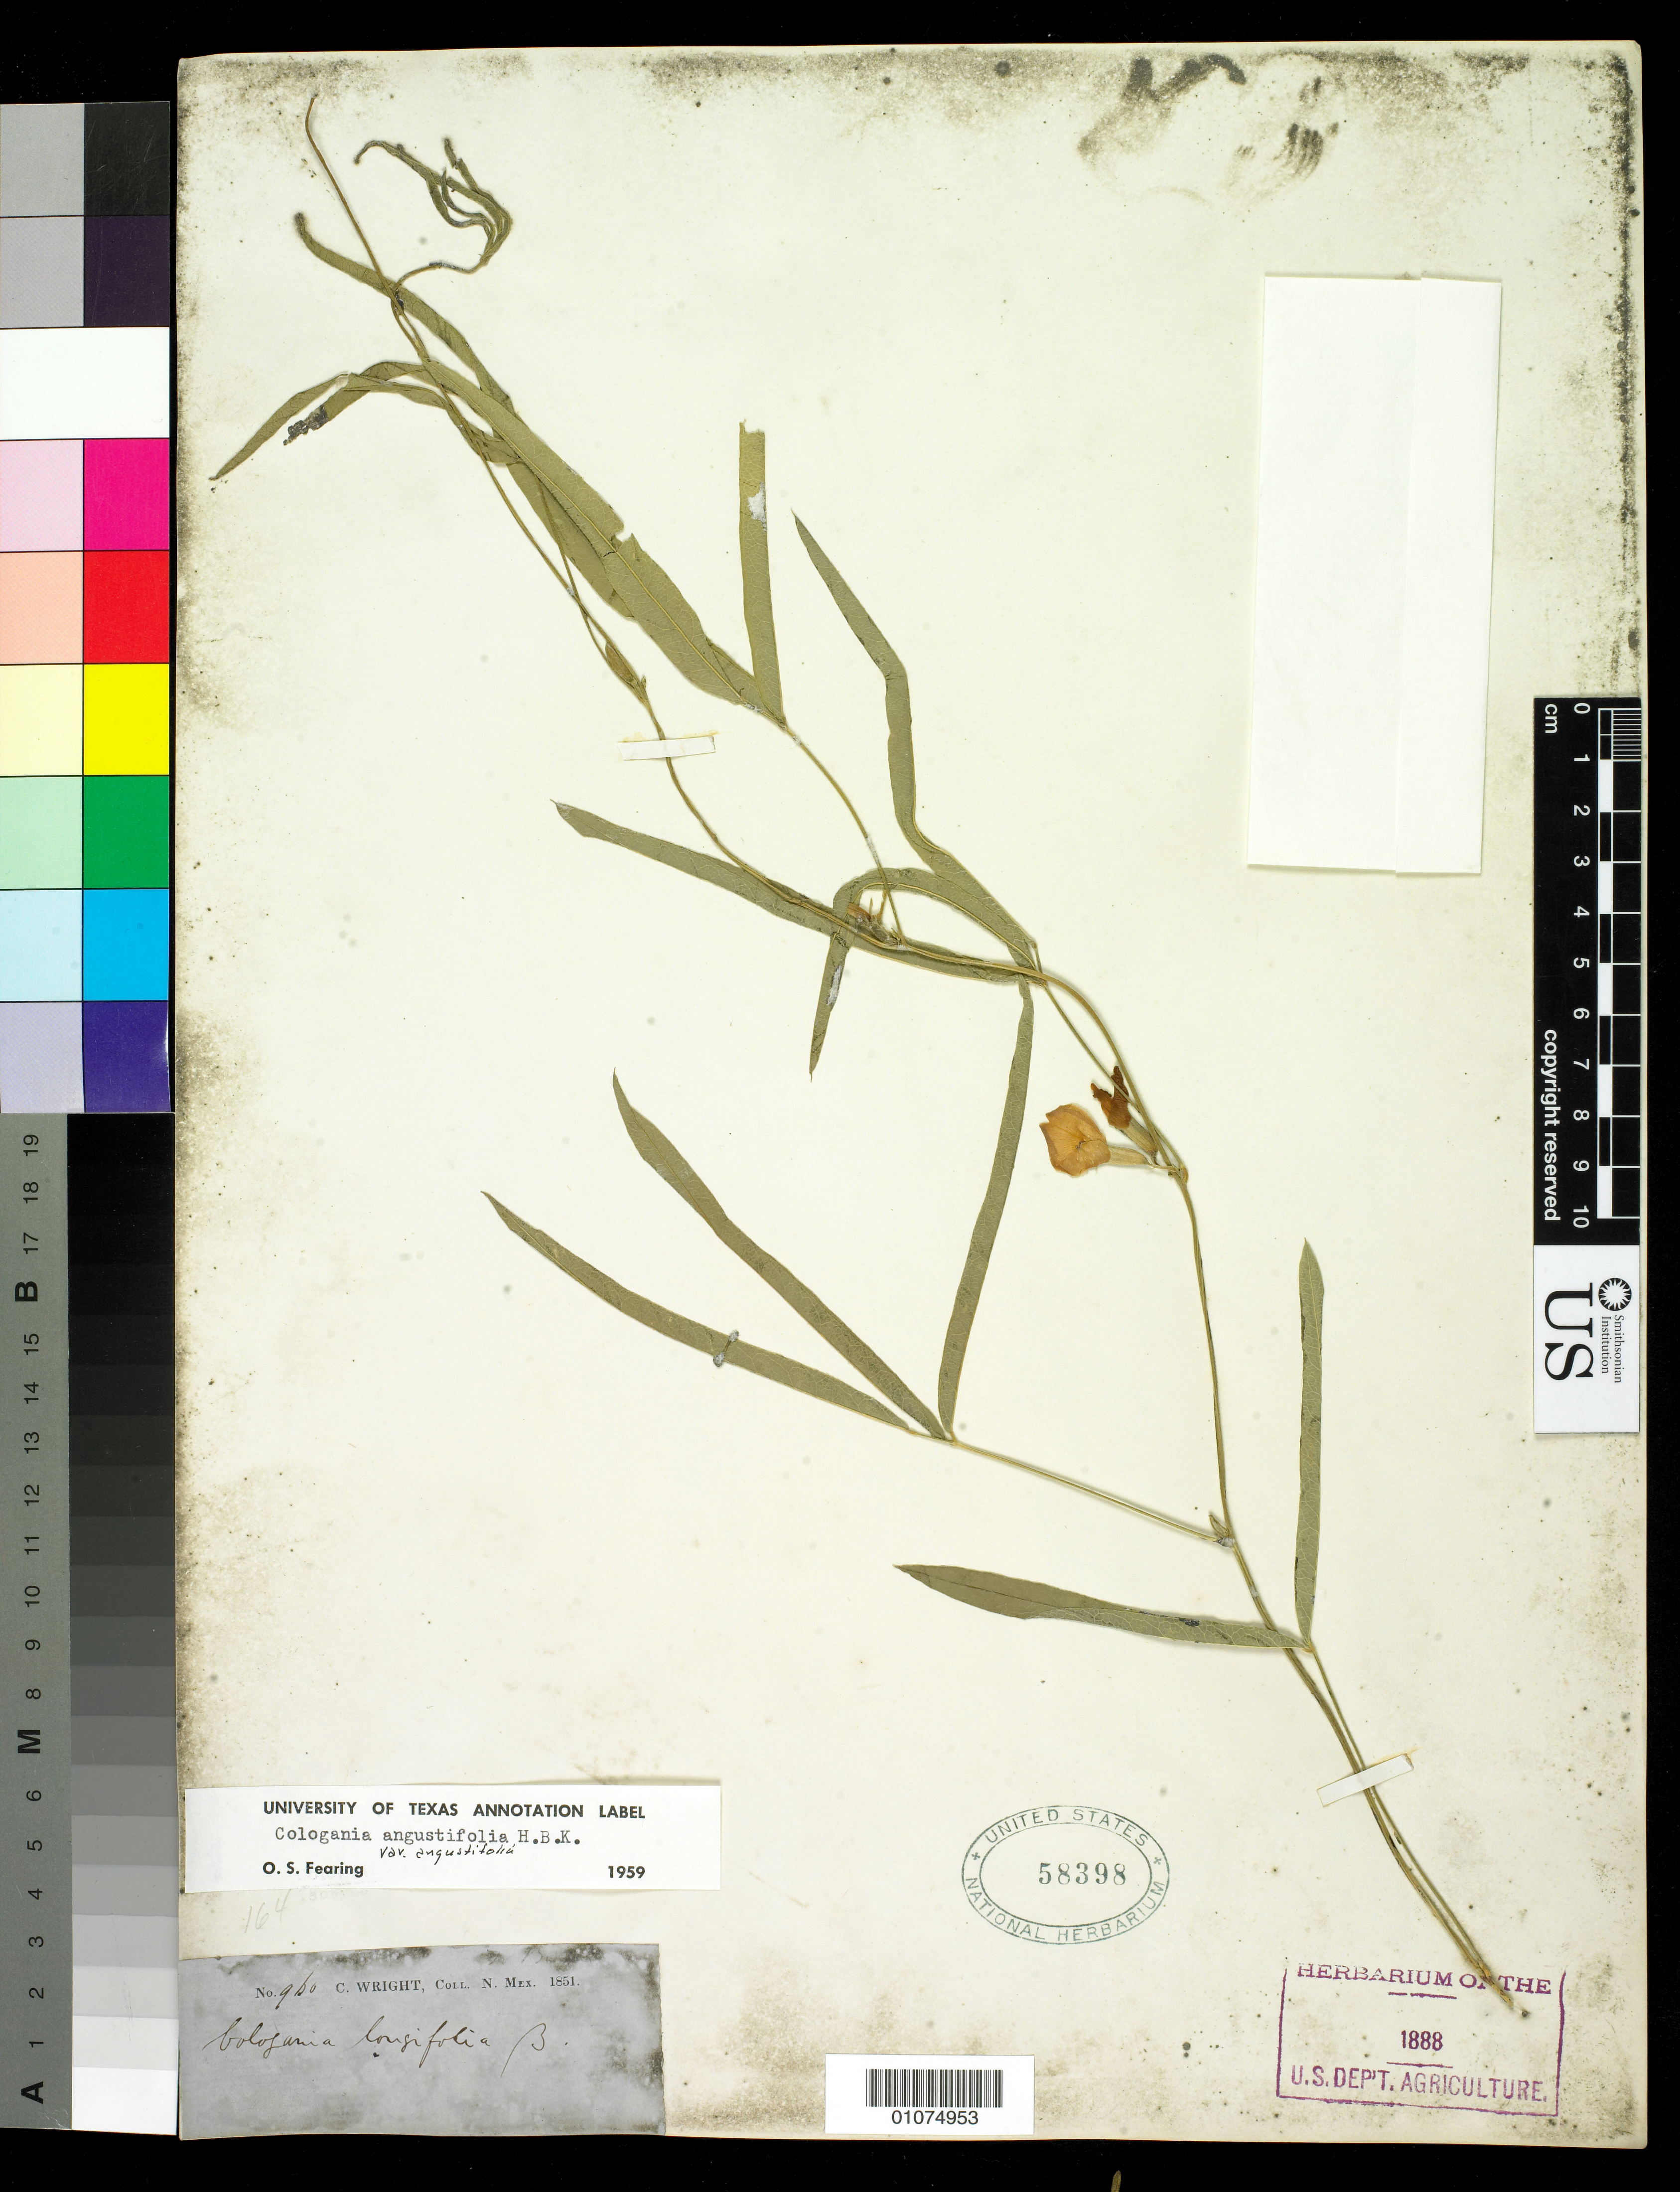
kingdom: Plantae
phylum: Tracheophyta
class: Magnoliopsida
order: Fabales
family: Fabaceae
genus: Cologania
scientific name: Cologania angustifolia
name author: Kunth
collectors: C. Wright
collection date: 1851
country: United States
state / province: New Mexico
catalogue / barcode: US 58398